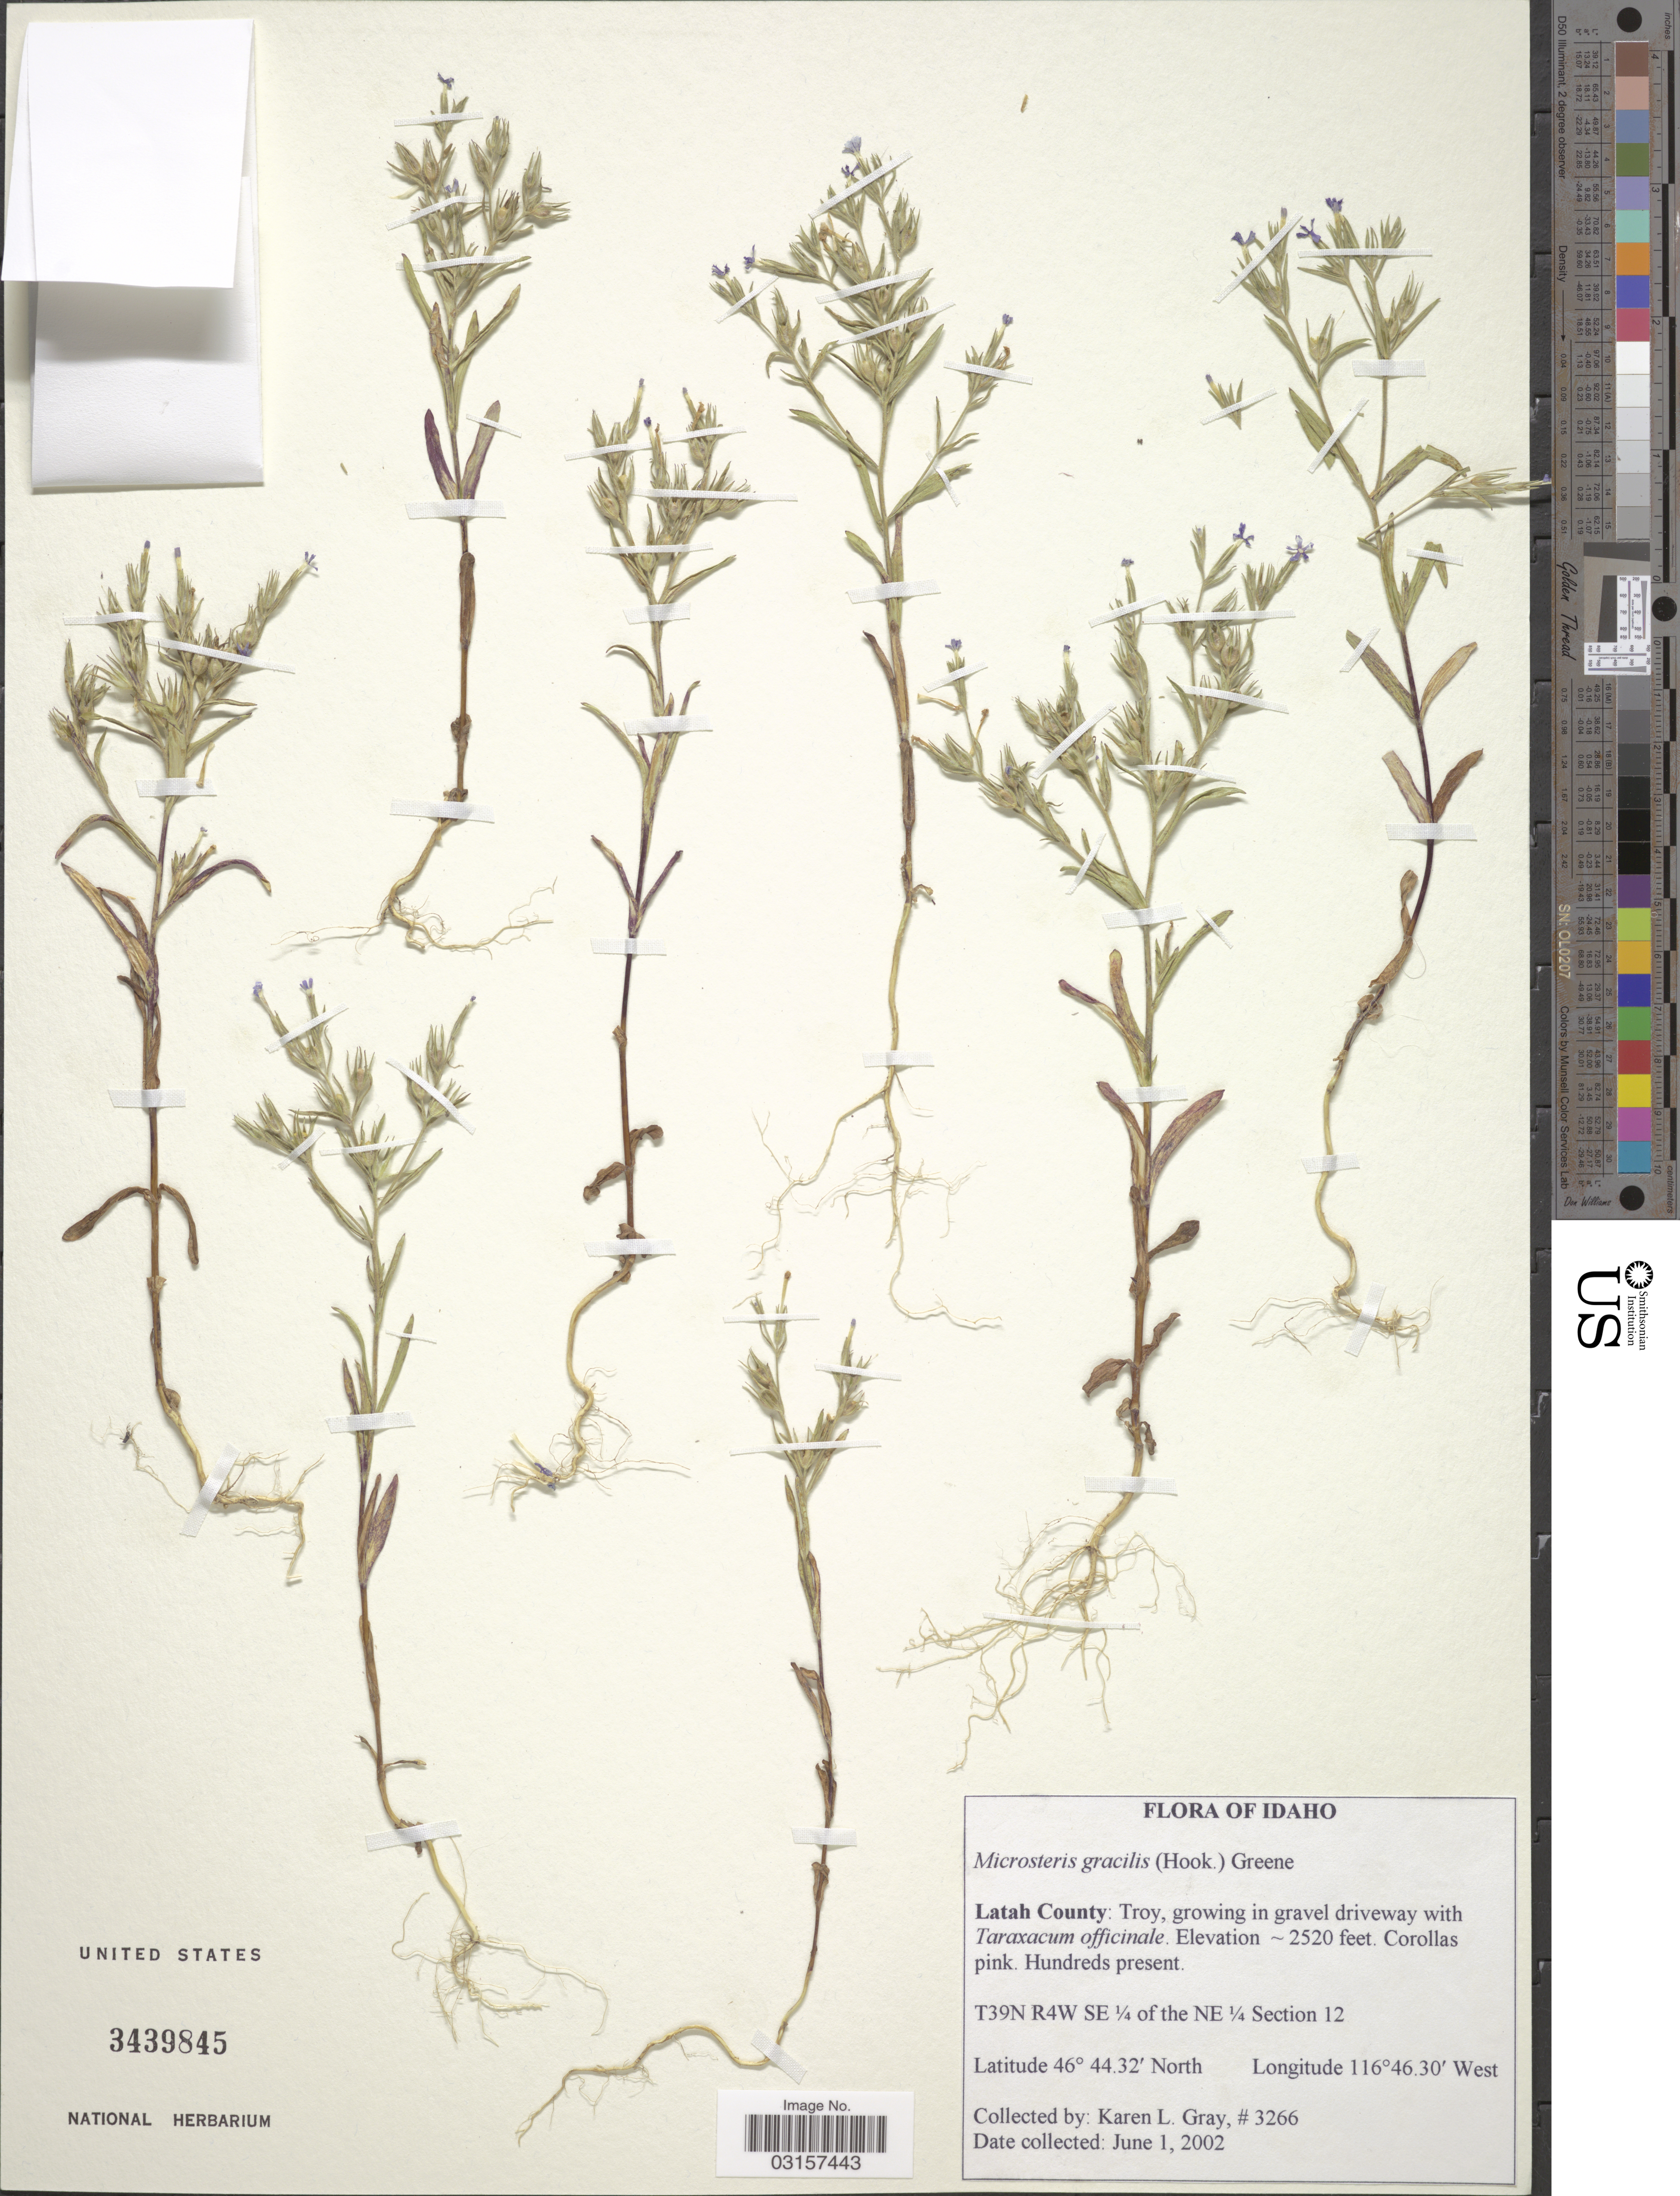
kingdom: Plantae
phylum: Tracheophyta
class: Magnoliopsida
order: Ericales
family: Polemoniaceae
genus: Microsteris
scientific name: Microsteris gracilis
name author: (Hook.) Greene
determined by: (US) Smithsonian Institution - National Museum of Natural History - Department of Botany (UNITED STATES)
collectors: K. L. Gray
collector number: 3266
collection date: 2002-06-01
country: United States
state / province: Idaho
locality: Latah County: Troy, T39N R4W SE¼ of the NE¼ Section 12.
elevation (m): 768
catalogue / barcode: US 3439845